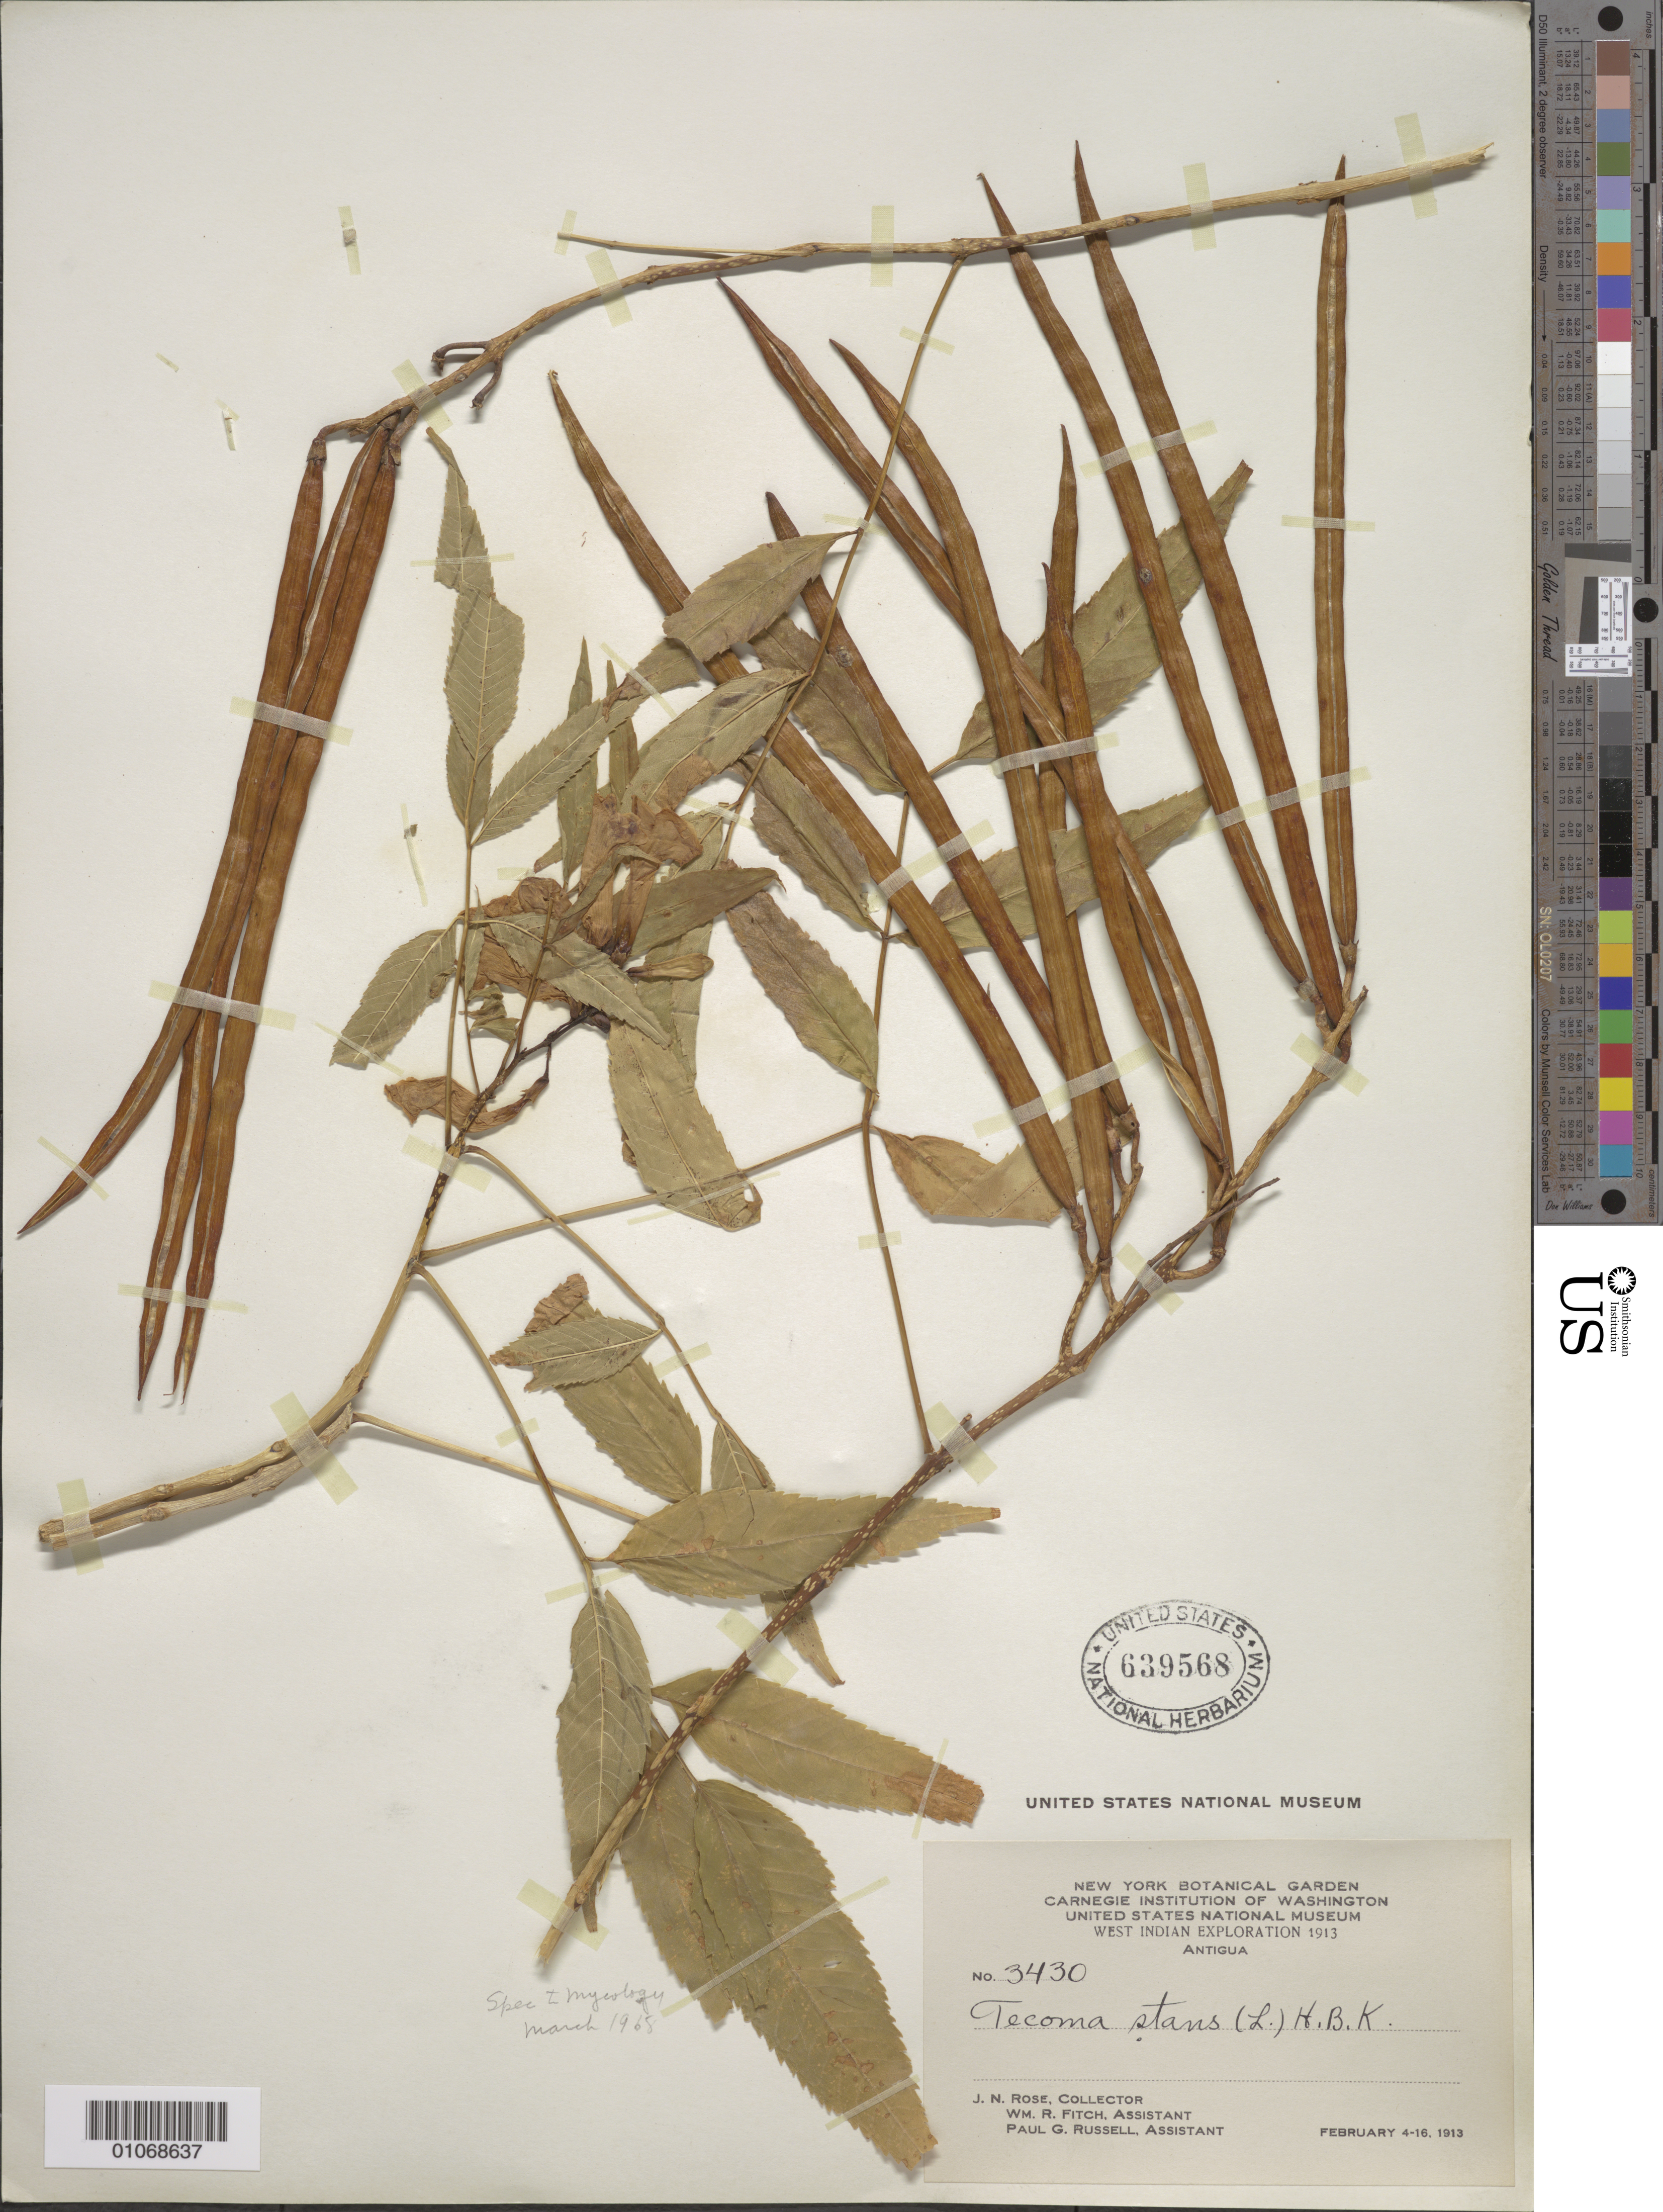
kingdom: Plantae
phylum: Tracheophyta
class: Magnoliopsida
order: Lamiales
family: Bignoniaceae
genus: Tecoma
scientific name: Tecoma stans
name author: (L.) Juss. ex Kunth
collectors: J. N. Rose, W. R. Fitch & P. G. Russell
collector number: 3430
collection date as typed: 04 Feb 1913 to 16 Feb 1913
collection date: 1913-02-04/1913-02-16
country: Antigua and Barbuda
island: Leeward Is.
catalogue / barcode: US 639568